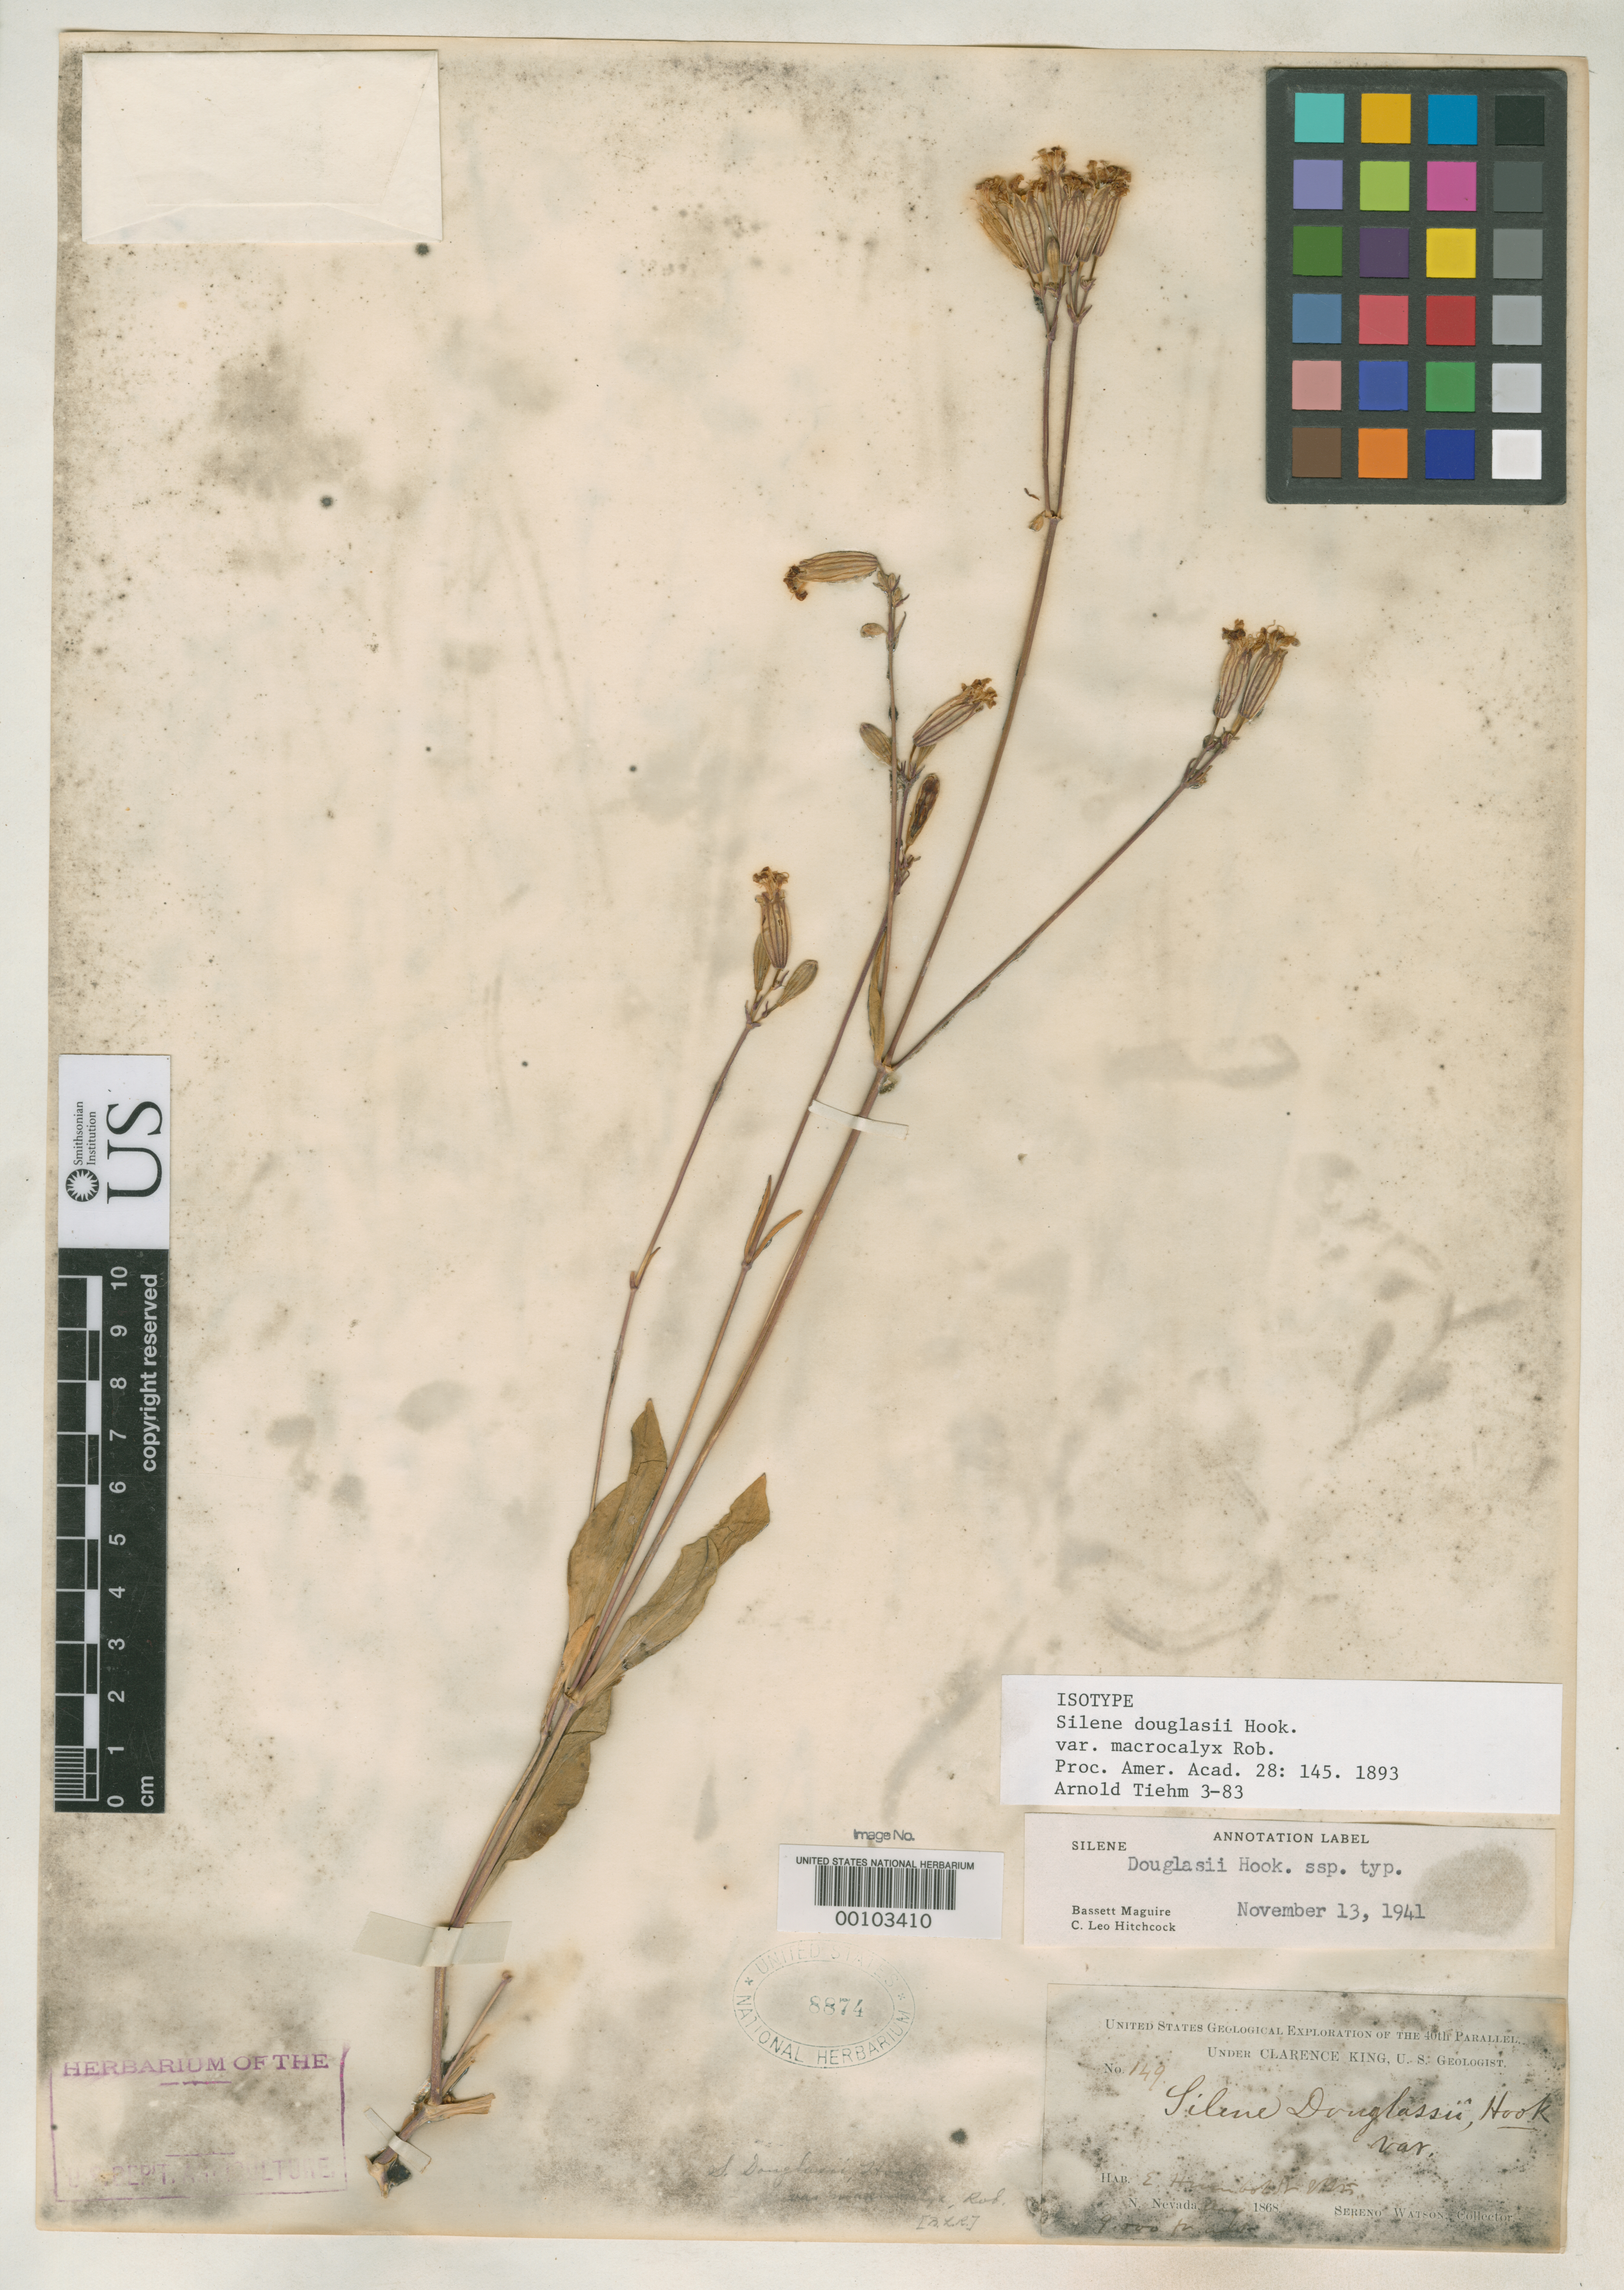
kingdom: Plantae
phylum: Tracheophyta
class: Magnoliopsida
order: Caryophyllales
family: Caryophyllaceae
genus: Silene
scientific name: Silene douglasii var. macrocalyx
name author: B.L. Rob.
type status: Isotype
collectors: S. Watson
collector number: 149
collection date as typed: Aug 1868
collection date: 1868-08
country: United States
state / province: Nevada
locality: East Humboldt Mtns.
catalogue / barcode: US 8874